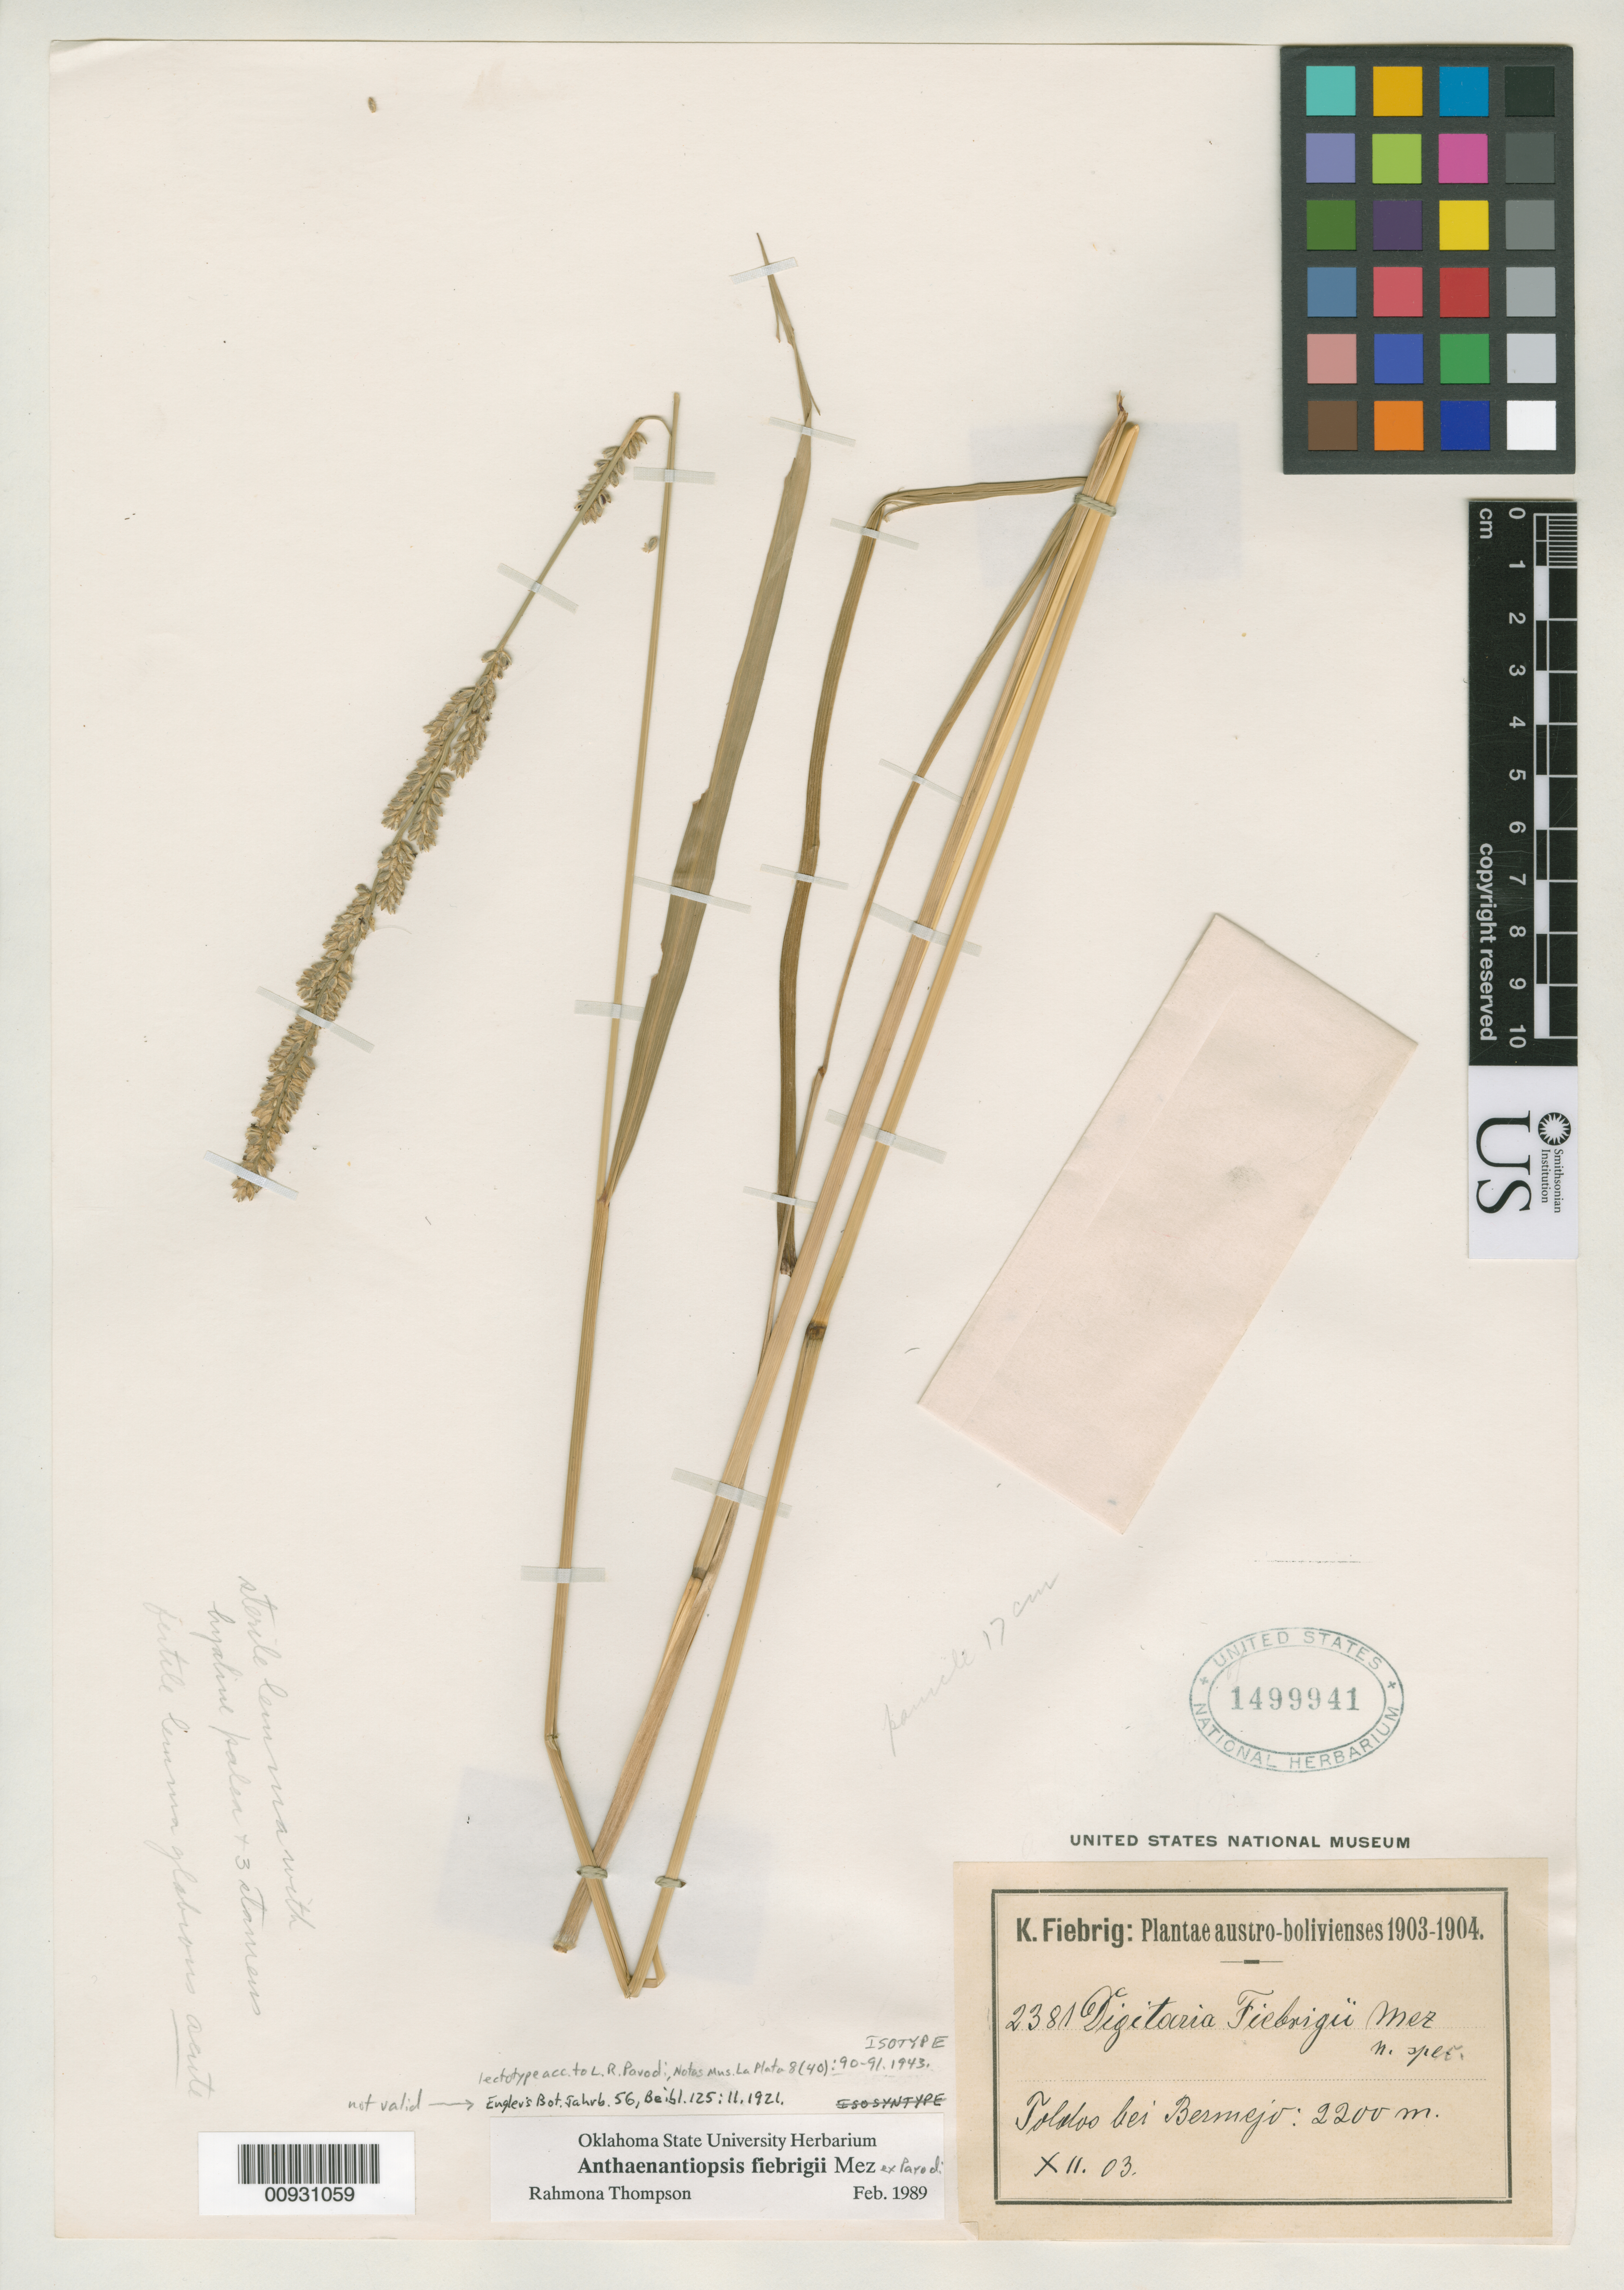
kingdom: Plantae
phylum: Tracheophyta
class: Liliopsida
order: Poales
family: Poaceae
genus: Anthaenantiopsis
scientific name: Anthaenantiopsis fiebrigii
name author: Parodi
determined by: Thompson, R.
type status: Isolectotype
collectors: K. Fiebrig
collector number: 2381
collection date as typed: Dec 1903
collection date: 1903-12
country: Bolivia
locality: Toldos bei Bermejo.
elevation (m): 2200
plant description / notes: Originally published as Anthaenatiopsis fiebrigii Mez with 3 syntypes cited, Bot. Jahrb. Syst. 56 (Beibl. 125): 11 (1921) but nom. illeg., genus not described; see Morrone et al., Syst. Bot. 18: 434-453 (1993).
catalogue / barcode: US 1499941